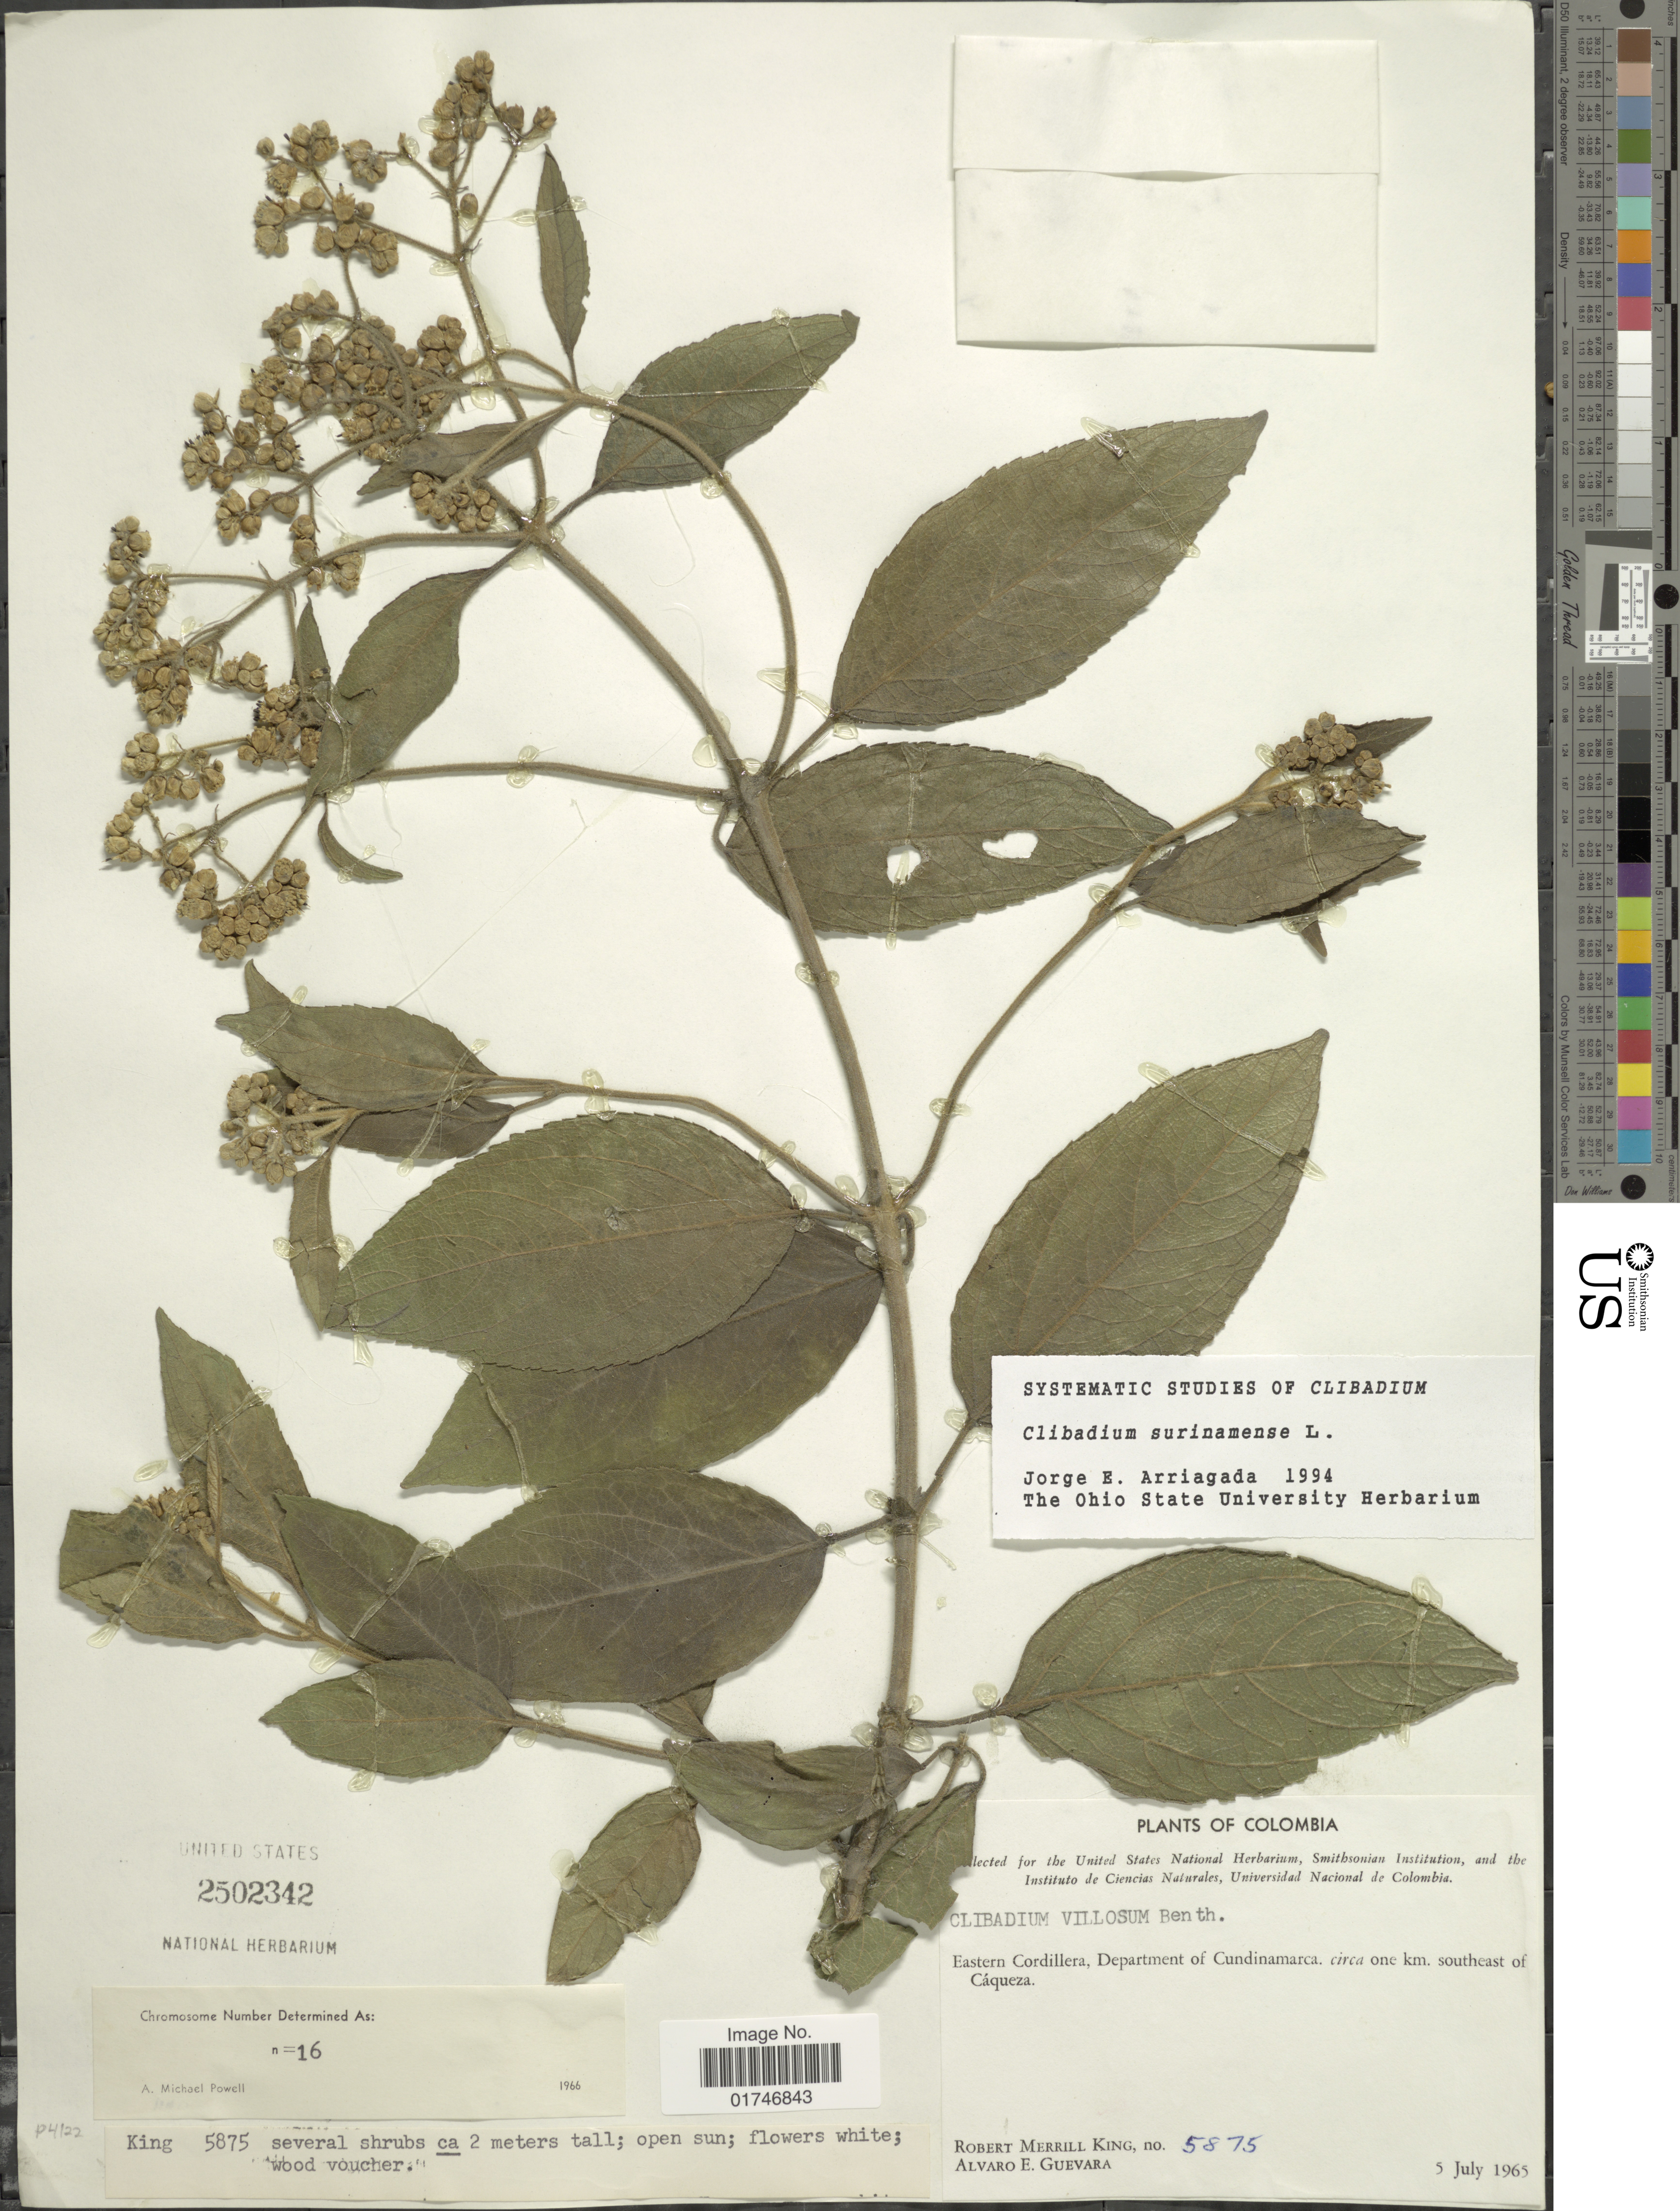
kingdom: Plantae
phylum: Tracheophyta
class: Magnoliopsida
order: Asterales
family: Asteraceae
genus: Clibadium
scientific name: Clibadium surinamense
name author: L.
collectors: R. M. King & A. E. Guevara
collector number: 5875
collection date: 1965-07-05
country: Colombia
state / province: Cundinamarca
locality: Eastern Cordillera, Department of Cundinamarca, circa one km. southeast of Cáqueza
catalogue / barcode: US 2502342